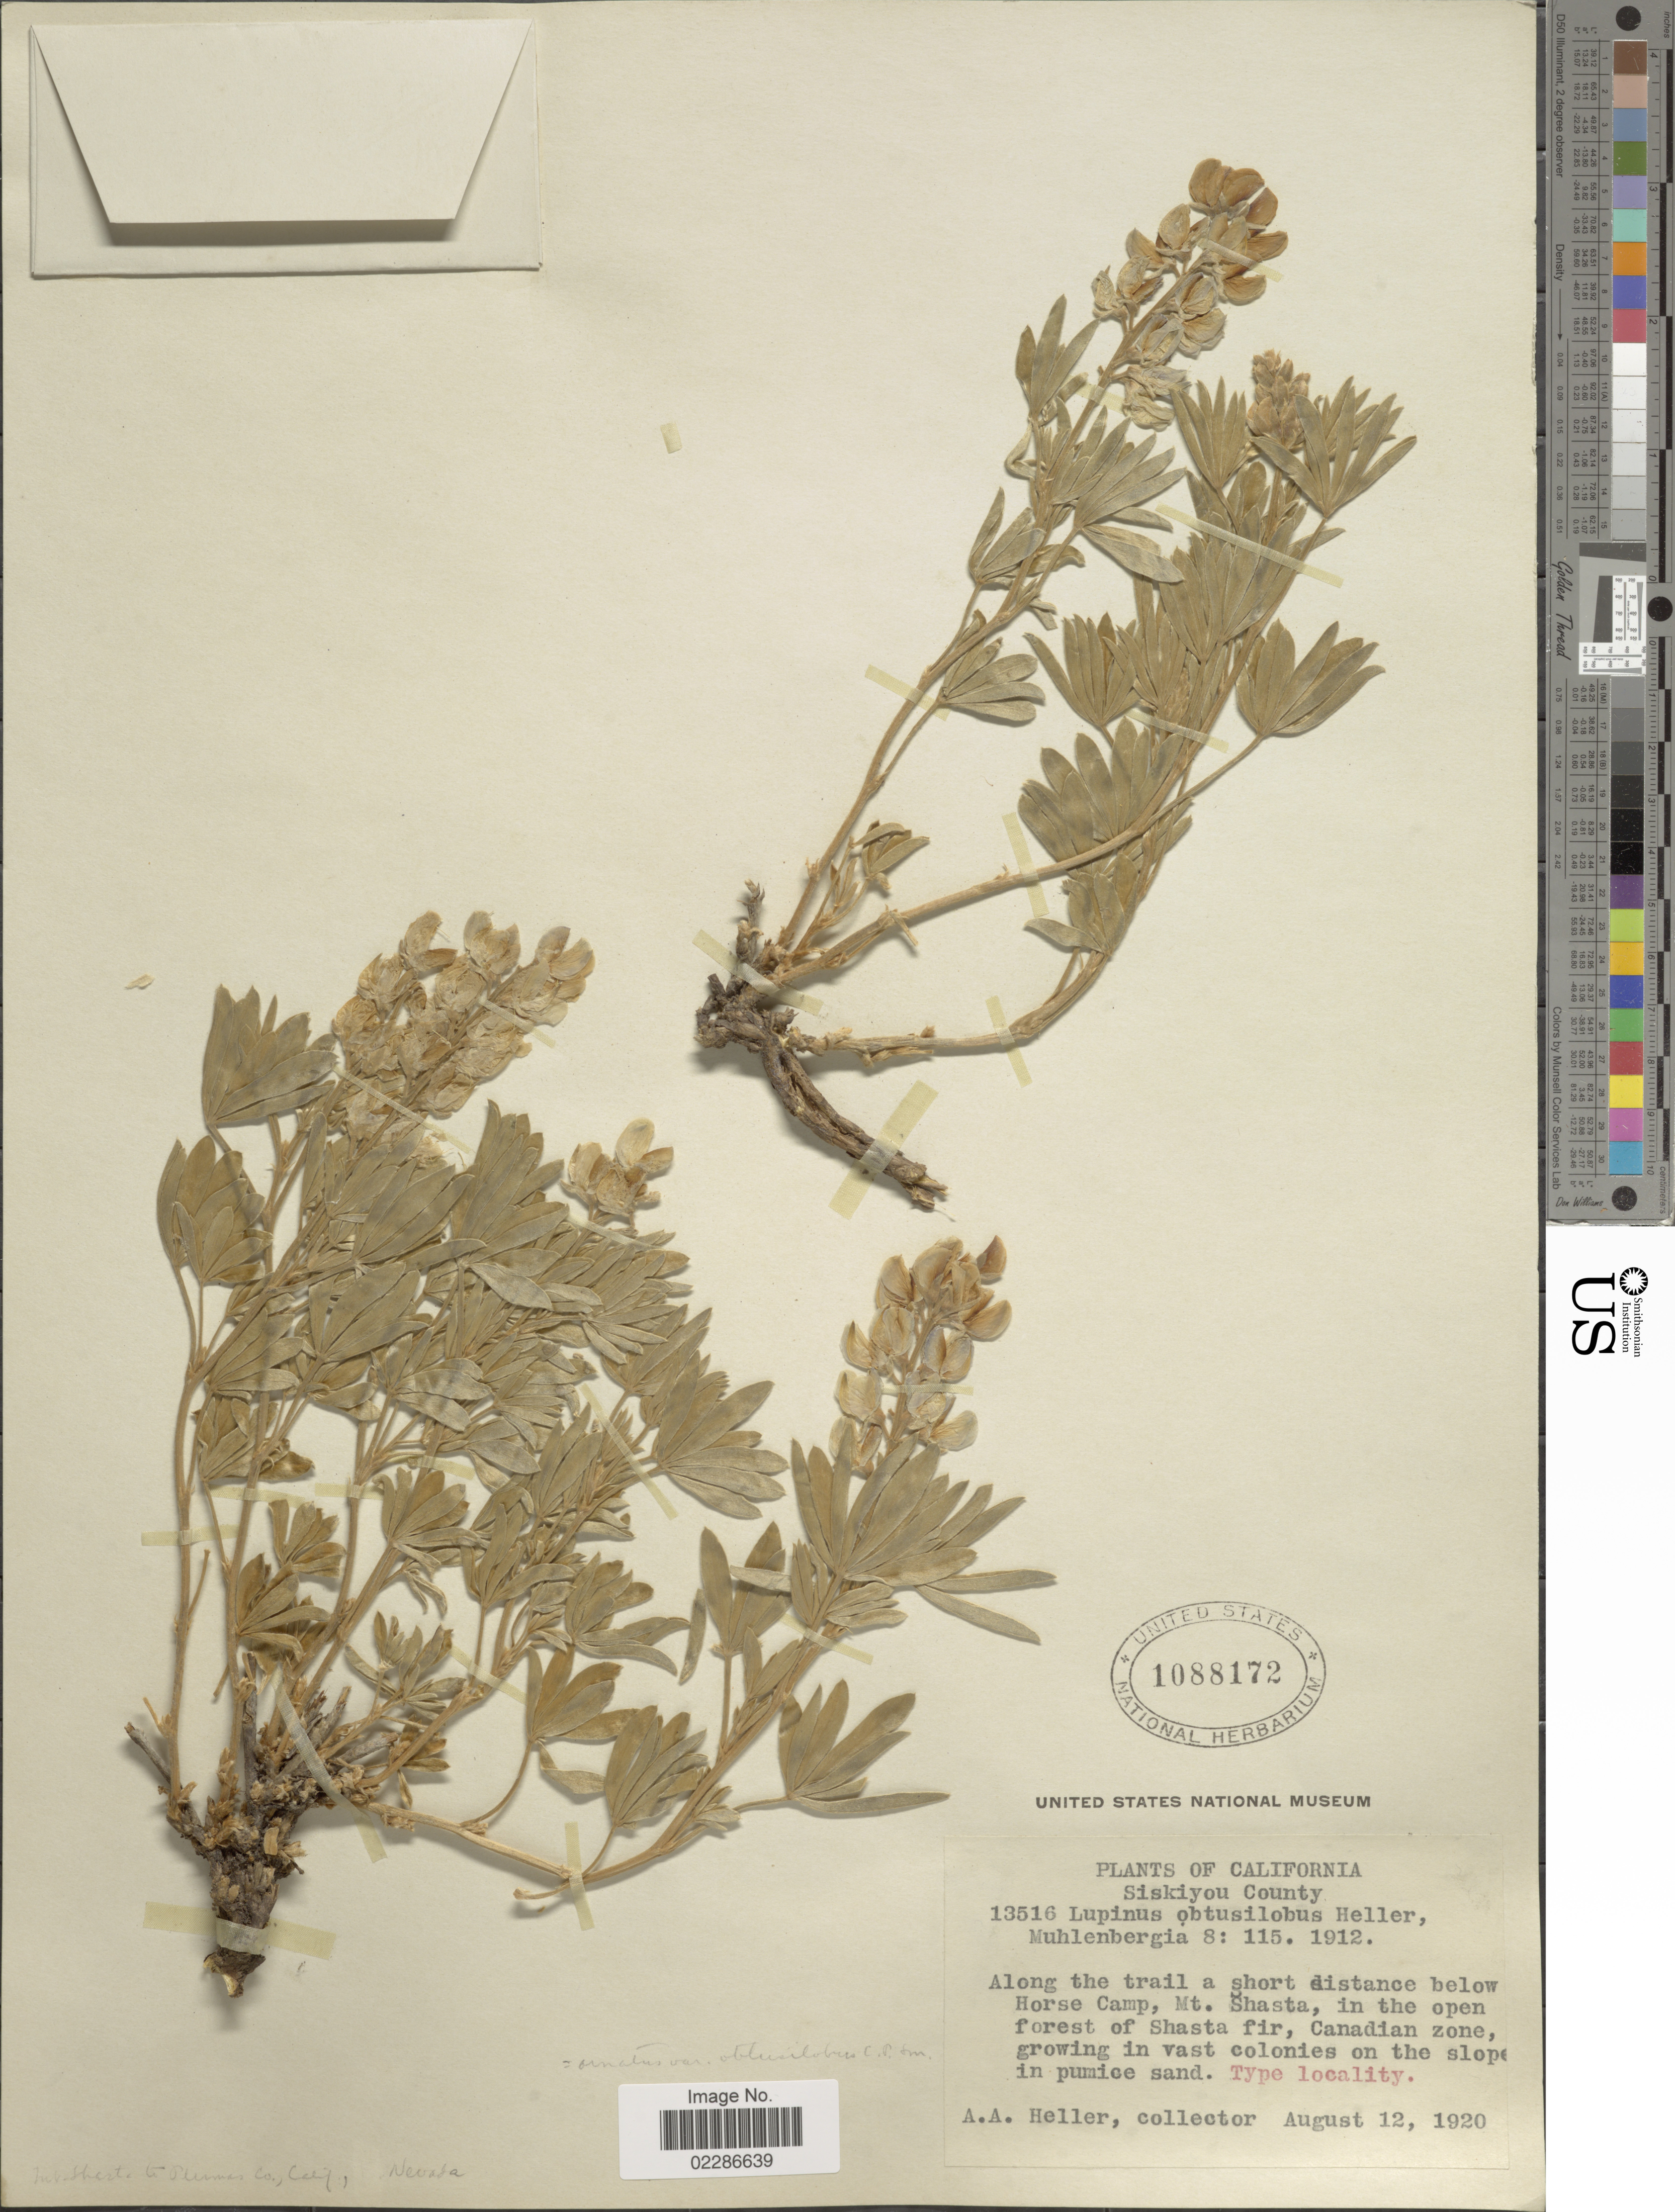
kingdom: Plantae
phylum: Tracheophyta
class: Magnoliopsida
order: Fabales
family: Fabaceae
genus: Lupinus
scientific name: Lupinus ornatus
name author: Douglas ex Lindl.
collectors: A. A. Heller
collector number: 13516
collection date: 1920-08-12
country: United States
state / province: California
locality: Along the trail a short distance below Horse Camp, Mt Shasta, in the open forest of Shasta fit, Canadian zone, growing in vast colonies on the slope in pumice sand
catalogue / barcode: US 1088172